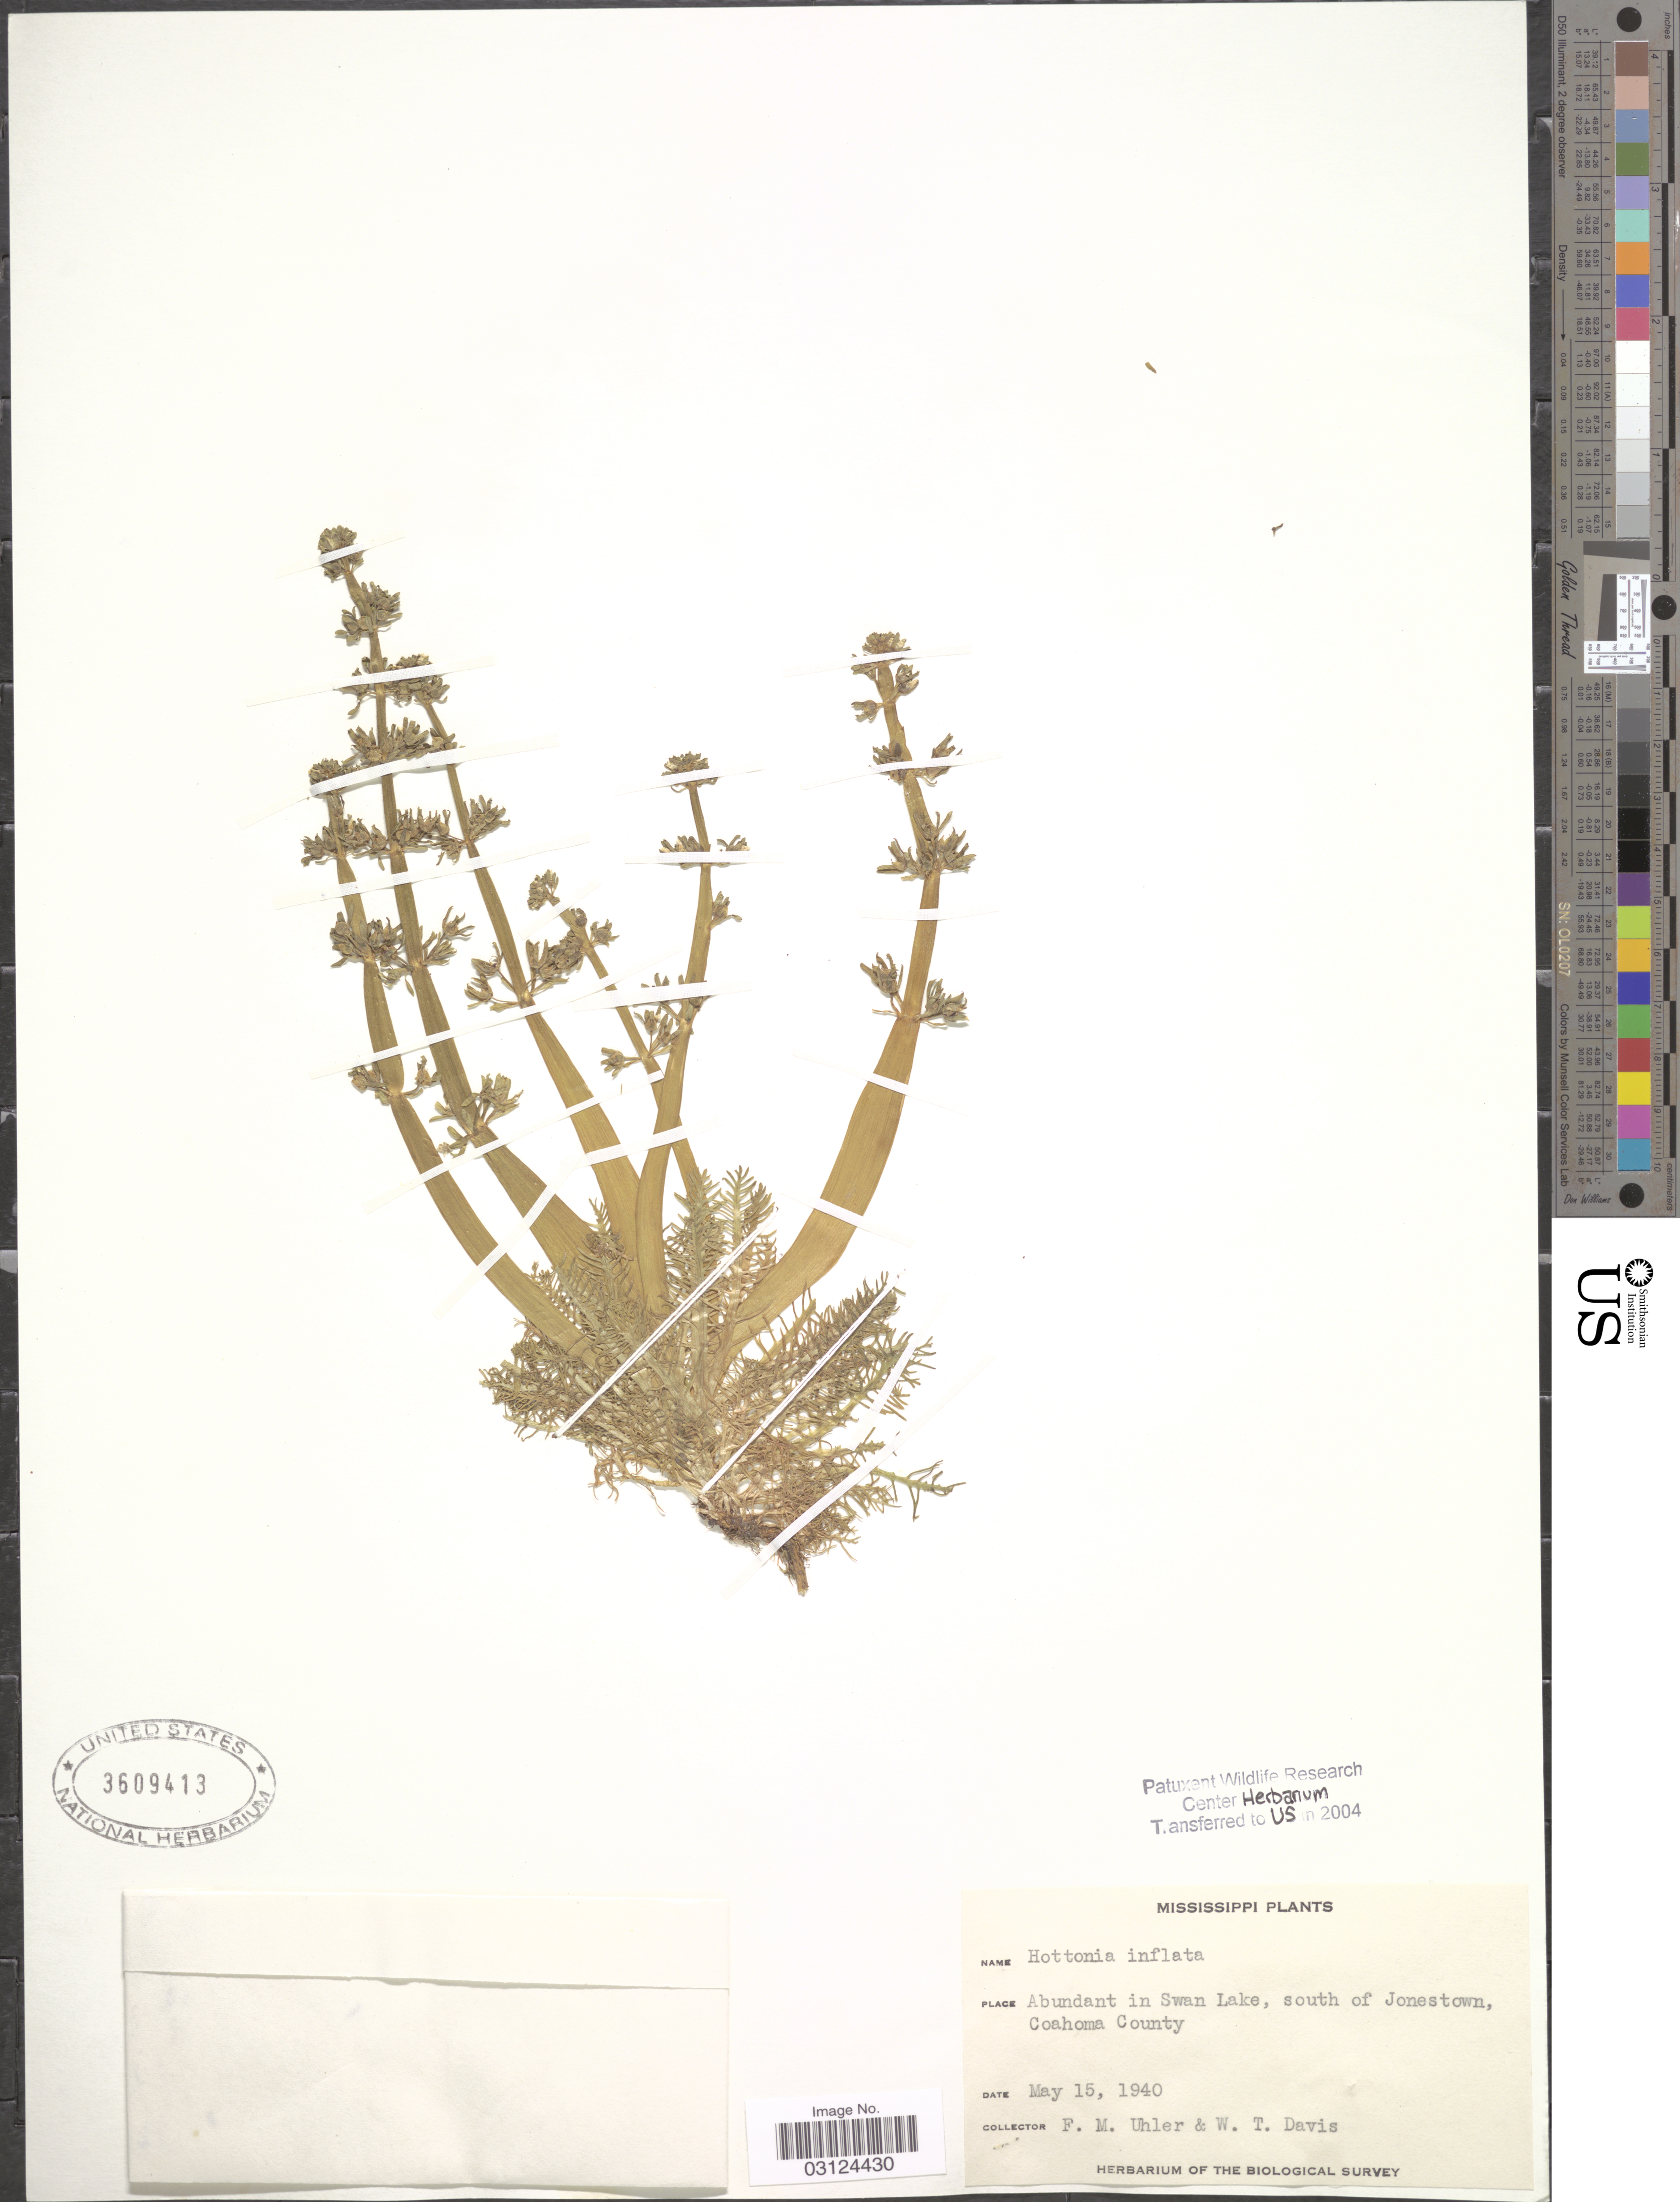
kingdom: Plantae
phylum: Tracheophyta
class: Magnoliopsida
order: Ericales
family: Primulaceae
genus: Hottonia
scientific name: Hottonia inflata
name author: Elliott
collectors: F. M. Uhler & W. Davis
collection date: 1940-05-15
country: United States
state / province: Mississippi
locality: Abundant in Swan Lake, south of Jonestown, Coahoma County.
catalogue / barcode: US 3609413